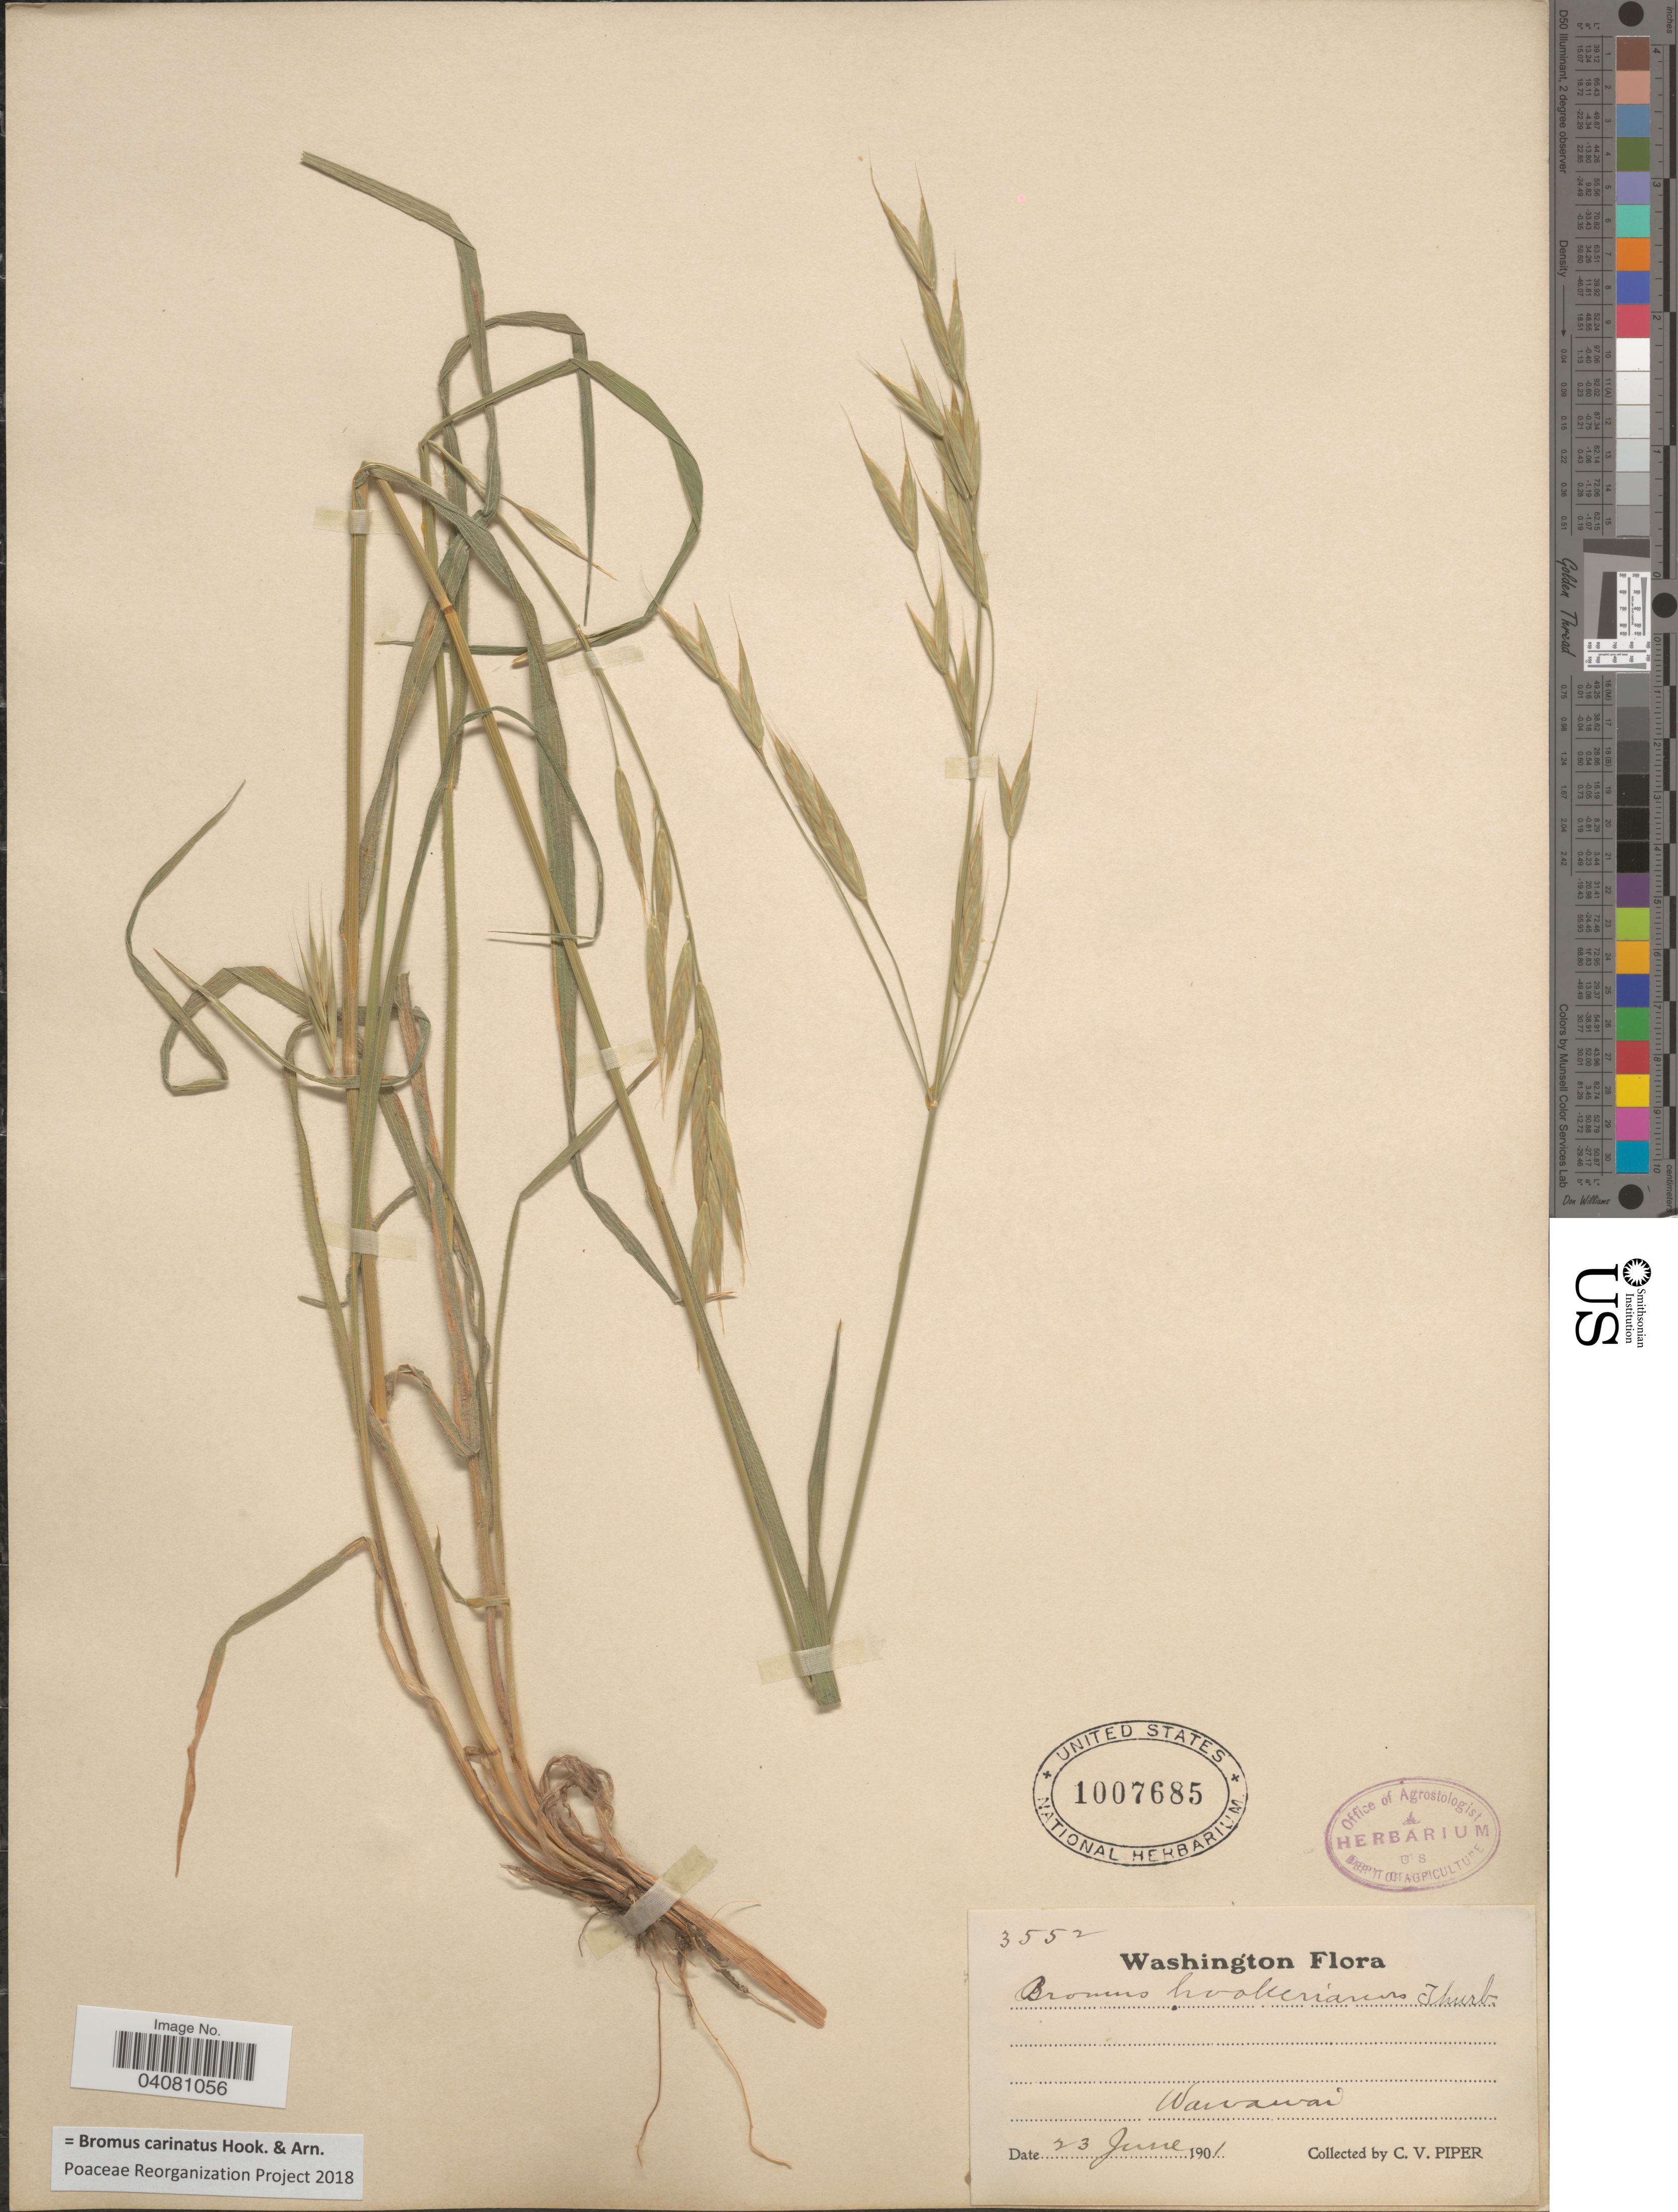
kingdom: Plantae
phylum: Tracheophyta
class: Liliopsida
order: Poales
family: Poaceae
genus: Bromus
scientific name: Bromus carinatus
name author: Hook. & Arn.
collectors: C. V. Piper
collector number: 3552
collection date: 1901-06-23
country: United States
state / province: Washington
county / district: Whitman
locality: Wawawai.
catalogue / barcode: US 1007685